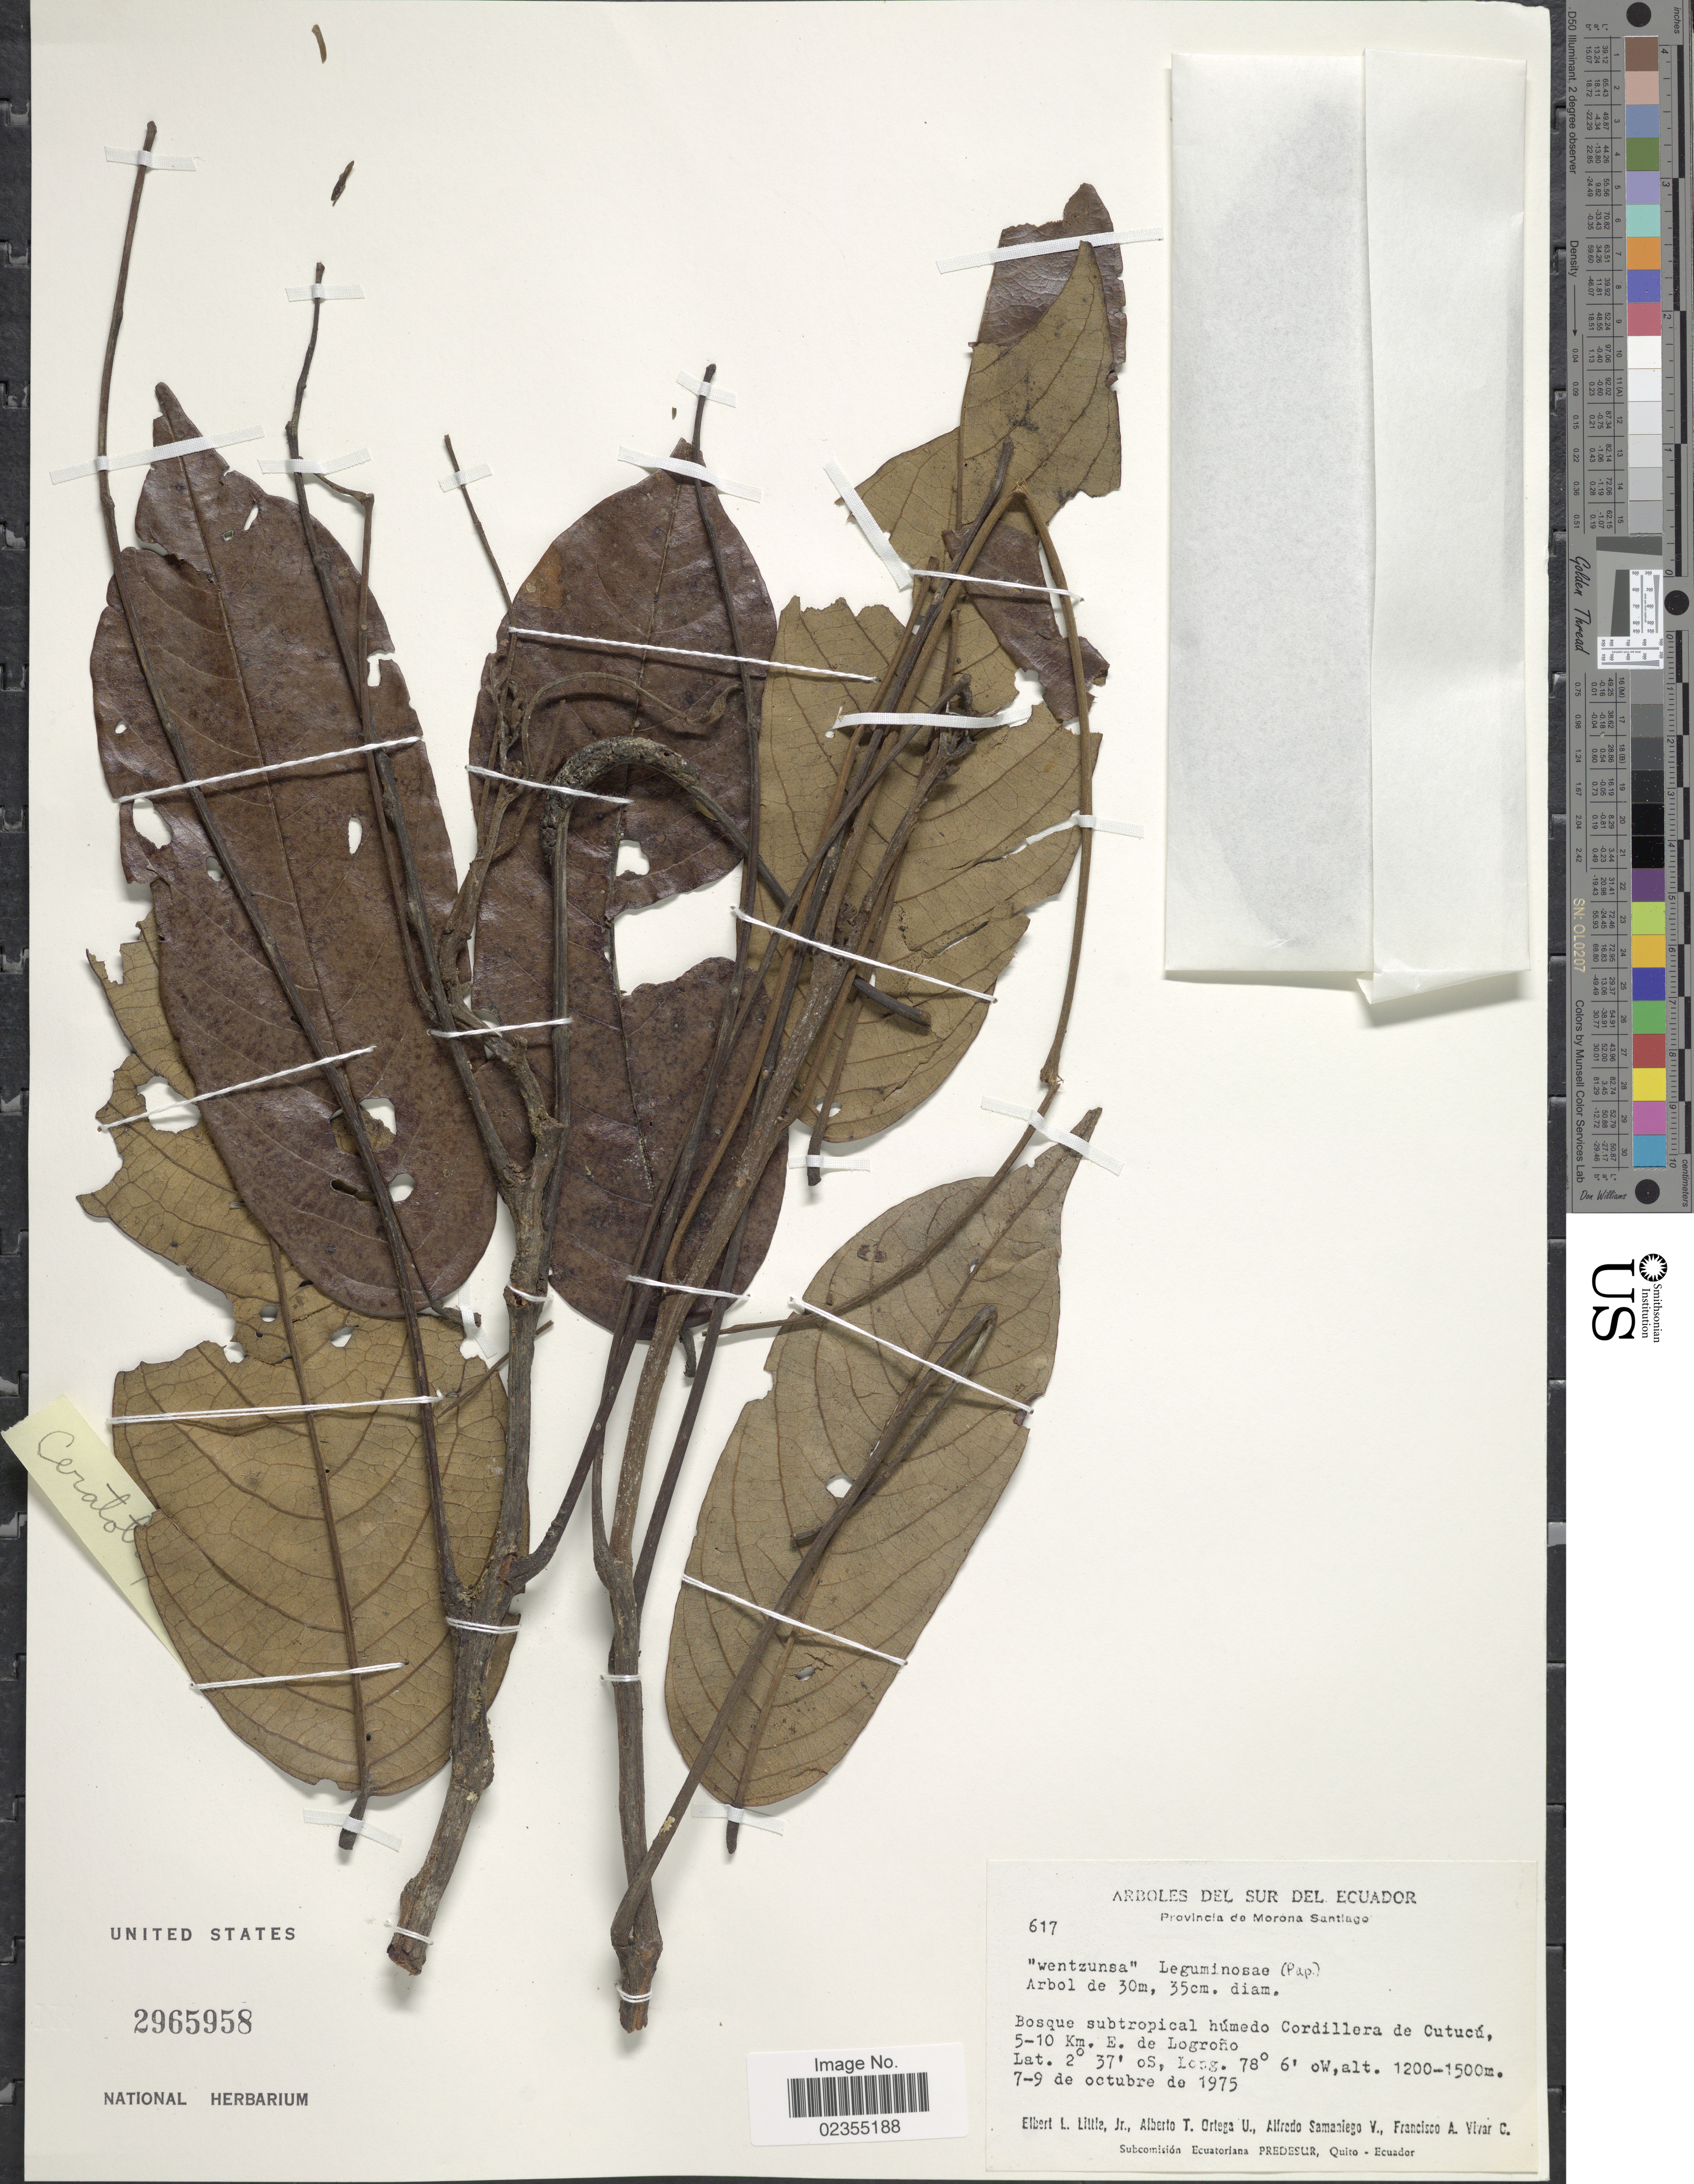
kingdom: Plantae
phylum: Tracheophyta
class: Magnoliopsida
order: Fabales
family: Fabaceae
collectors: E. L. Little, A. T. Ortega U., A. V. Samaniego & F. A. Vivar C.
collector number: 617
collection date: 1975-10-07/1975-10-09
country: Ecuador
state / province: Morona-Santiago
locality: Provincia de Morona Santiago. Bosque subtropical húmedo Cordillera de Cutucú, 5-10 Km. E. de Logroño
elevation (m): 1200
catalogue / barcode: US 2965958